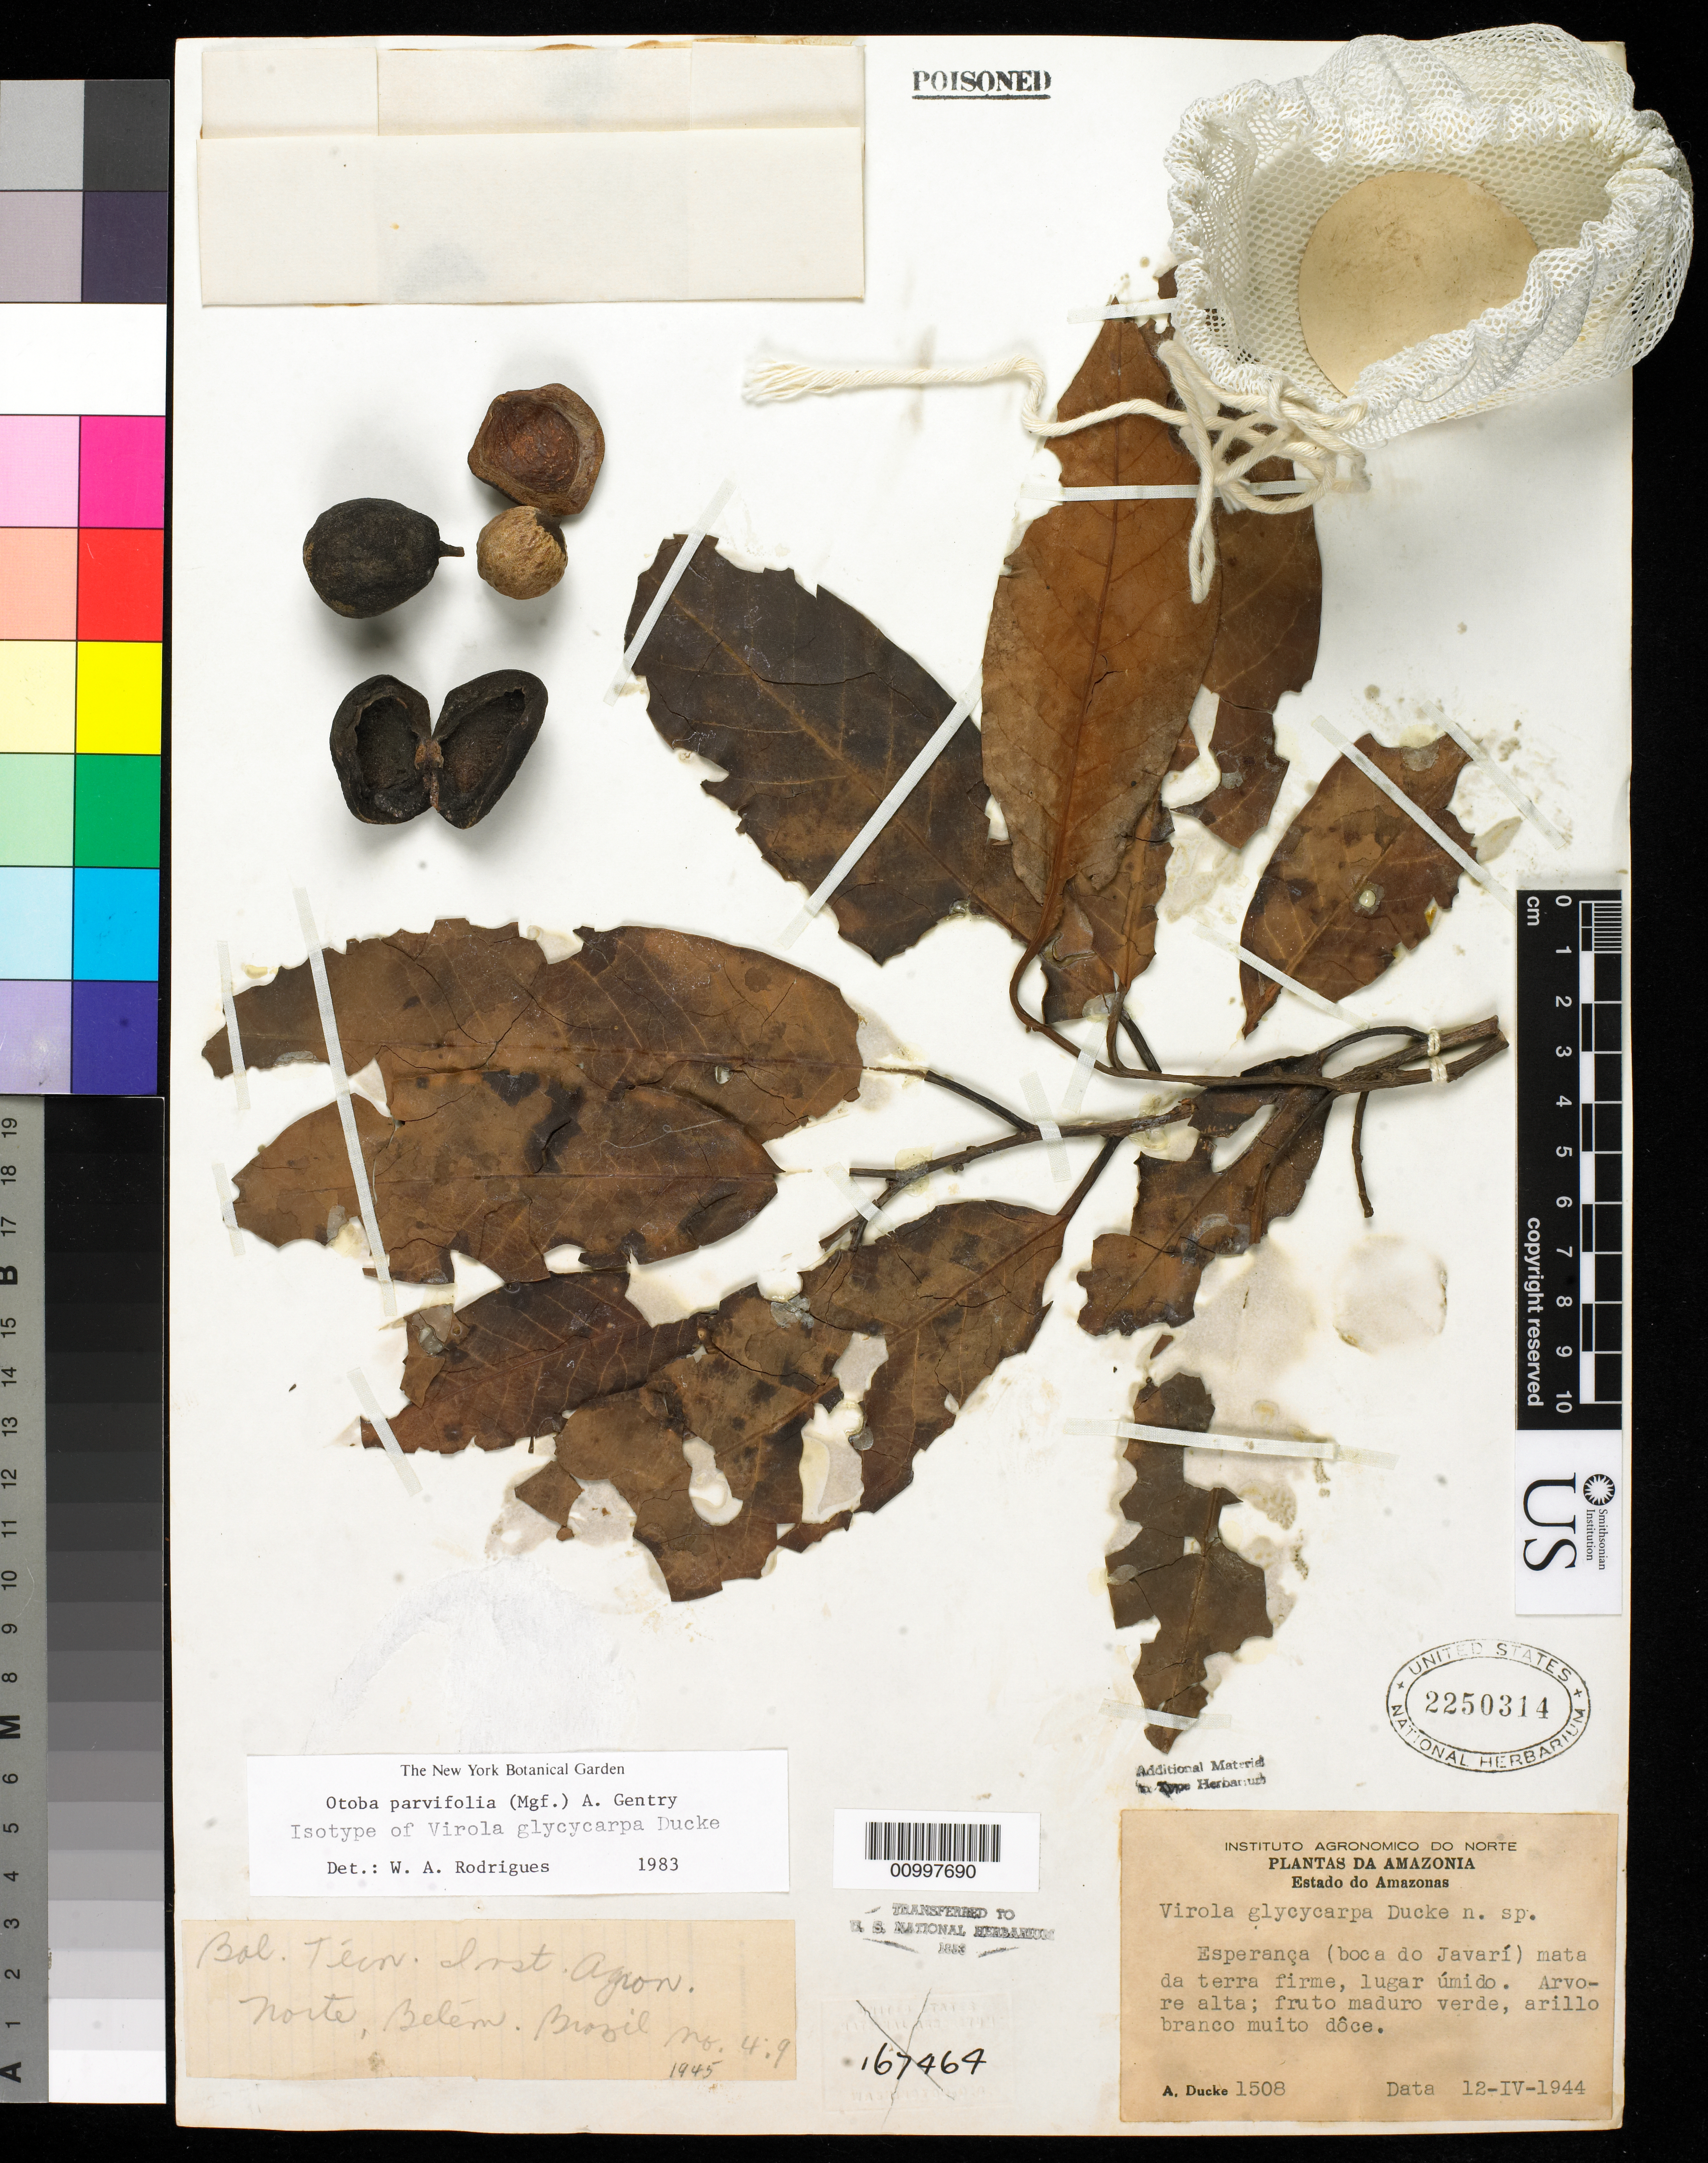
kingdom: Plantae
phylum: Tracheophyta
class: Magnoliopsida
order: Magnoliales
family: Myristicaceae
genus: Virola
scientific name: Virola glycycarpa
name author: Ducke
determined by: Rodrigues, W. A.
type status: Isotype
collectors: A. Ducke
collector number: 1508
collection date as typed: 12 Apr 1944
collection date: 1944-04-12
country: Brazil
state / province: Amazonas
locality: Esperanca (boca do Javarí) mata da terra firme, lugar úmido.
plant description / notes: Specimen ex U.S. National Arboretum, transferred to U.S. National Herbarium, 1953.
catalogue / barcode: US 2250314